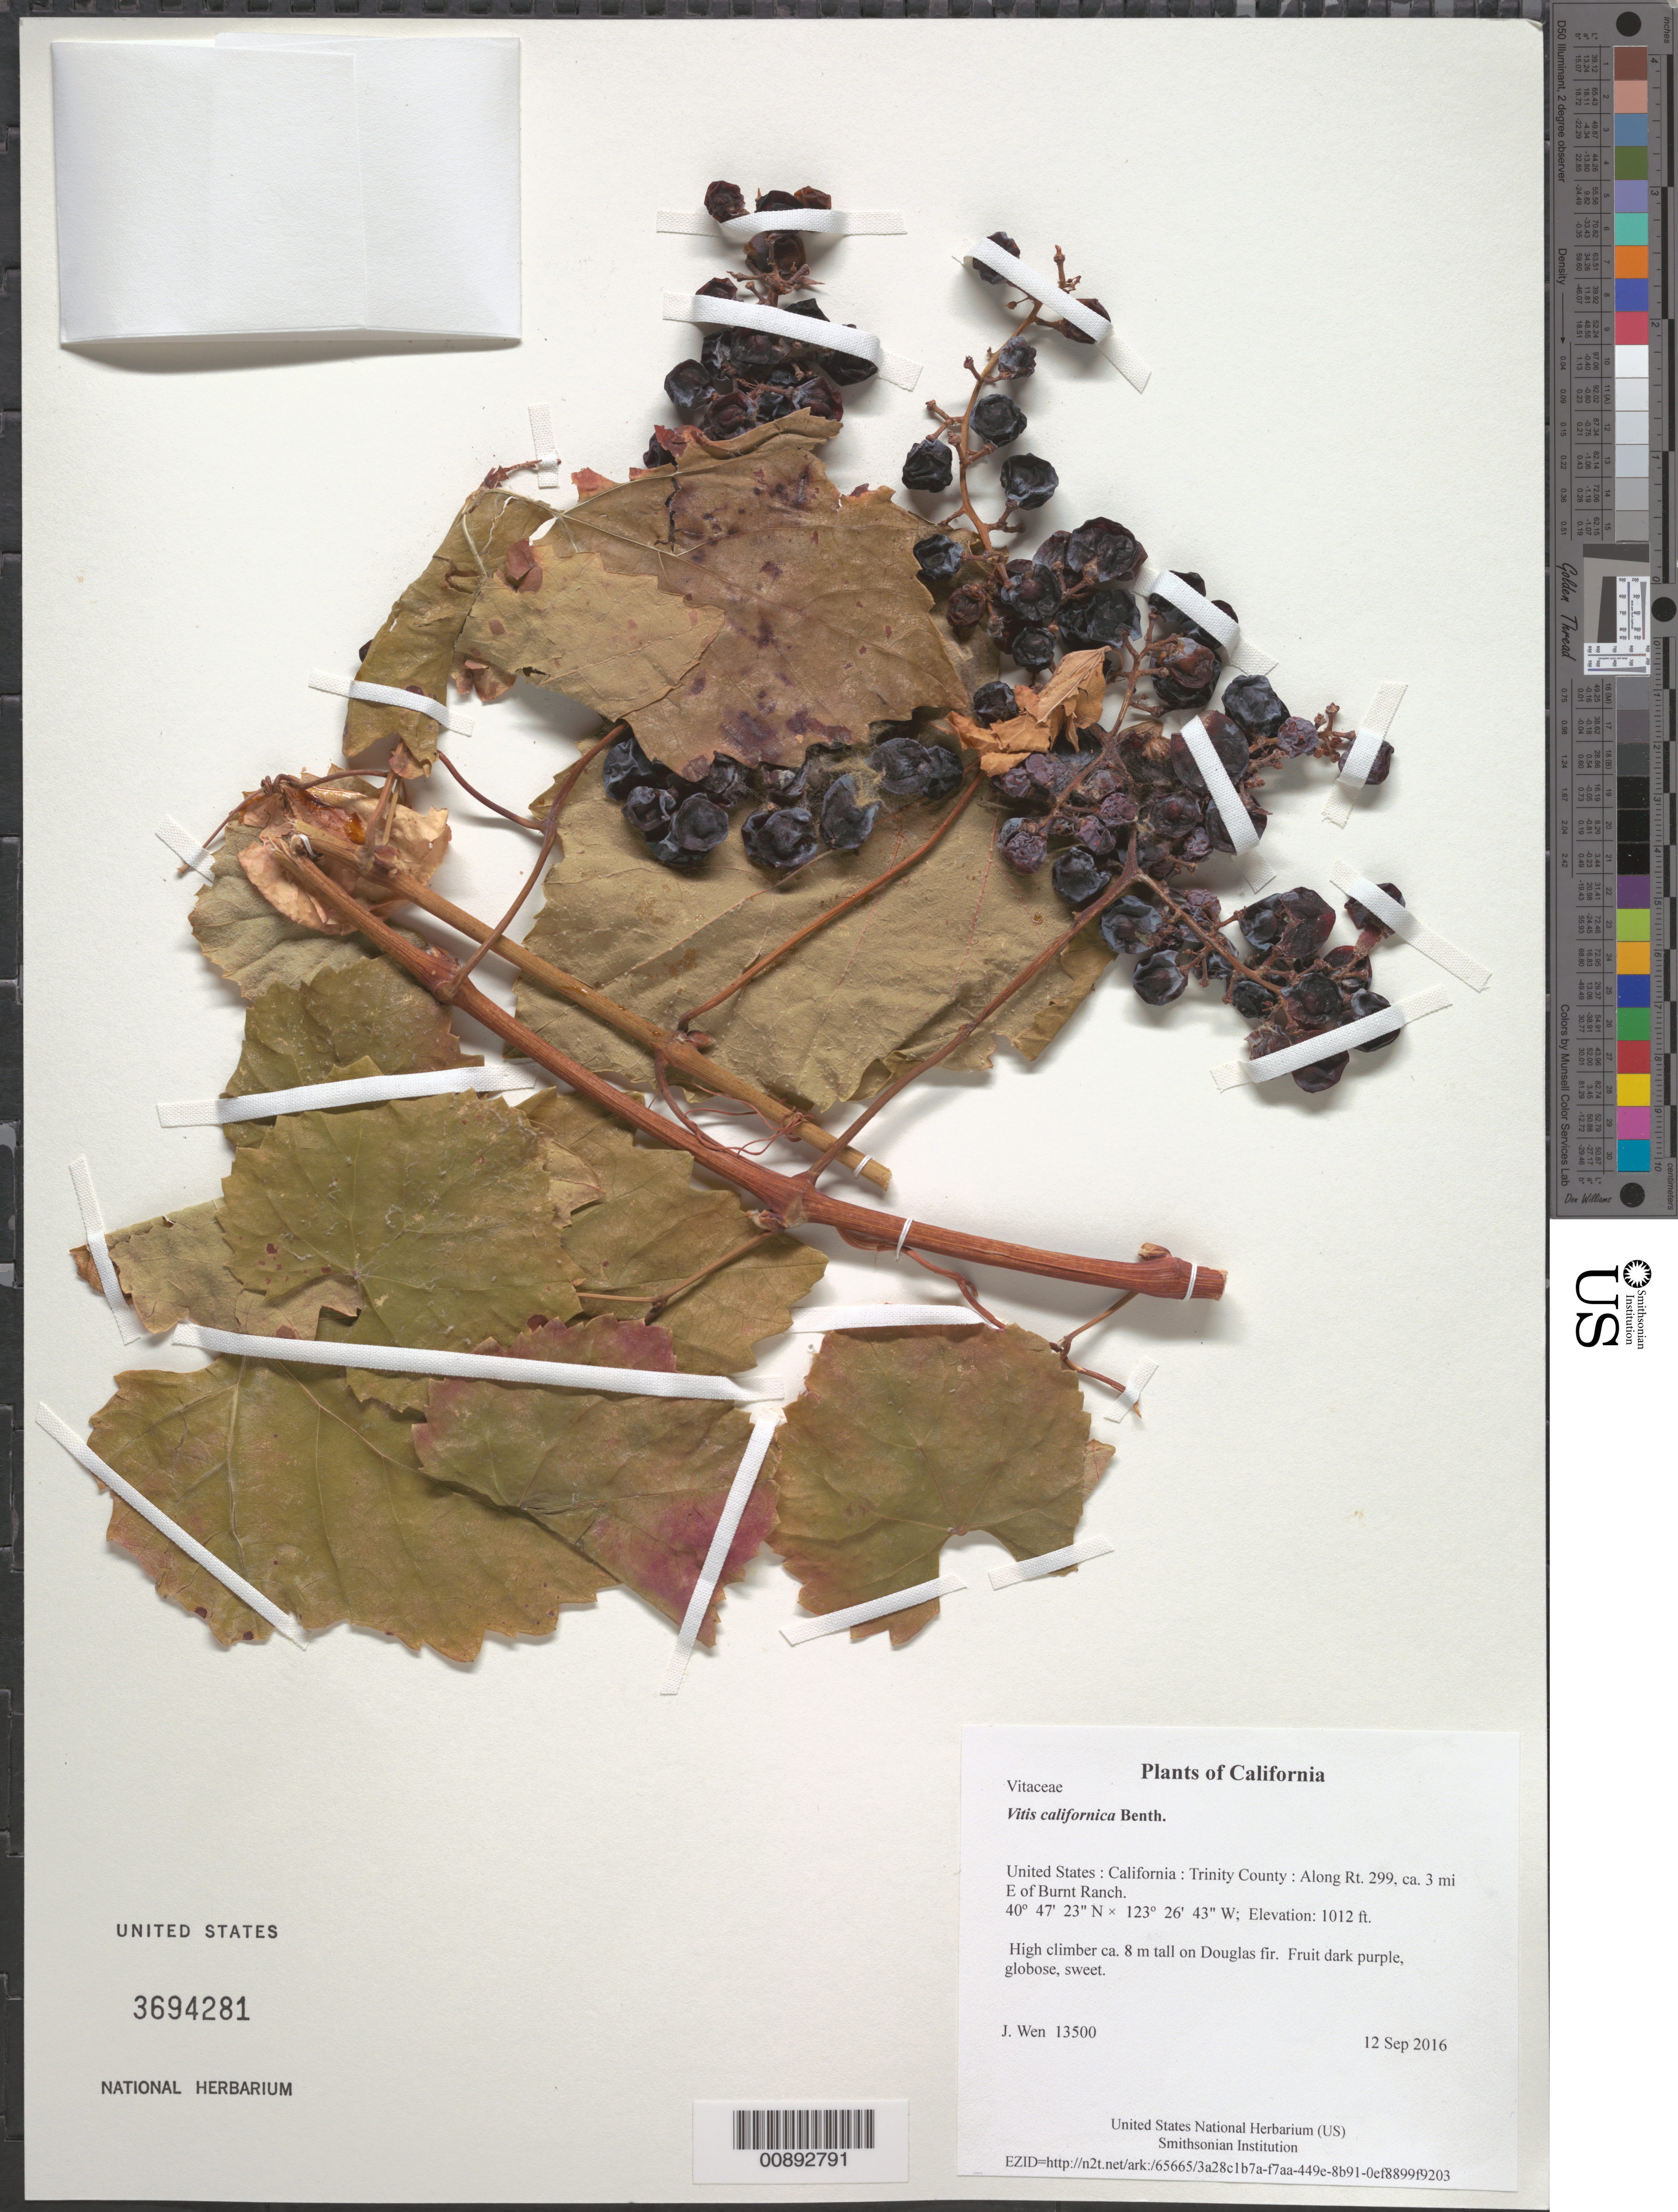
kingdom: Plantae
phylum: Tracheophyta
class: Magnoliopsida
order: Vitales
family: Vitaceae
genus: Vitis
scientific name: Vitis californica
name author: Benth.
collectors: J. Wen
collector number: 13500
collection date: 2016-09-12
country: United States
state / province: California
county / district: Trinity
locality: Along Rt. 299, ca. 3 mi E of Burnt Ranch.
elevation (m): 308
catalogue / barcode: US 3694281